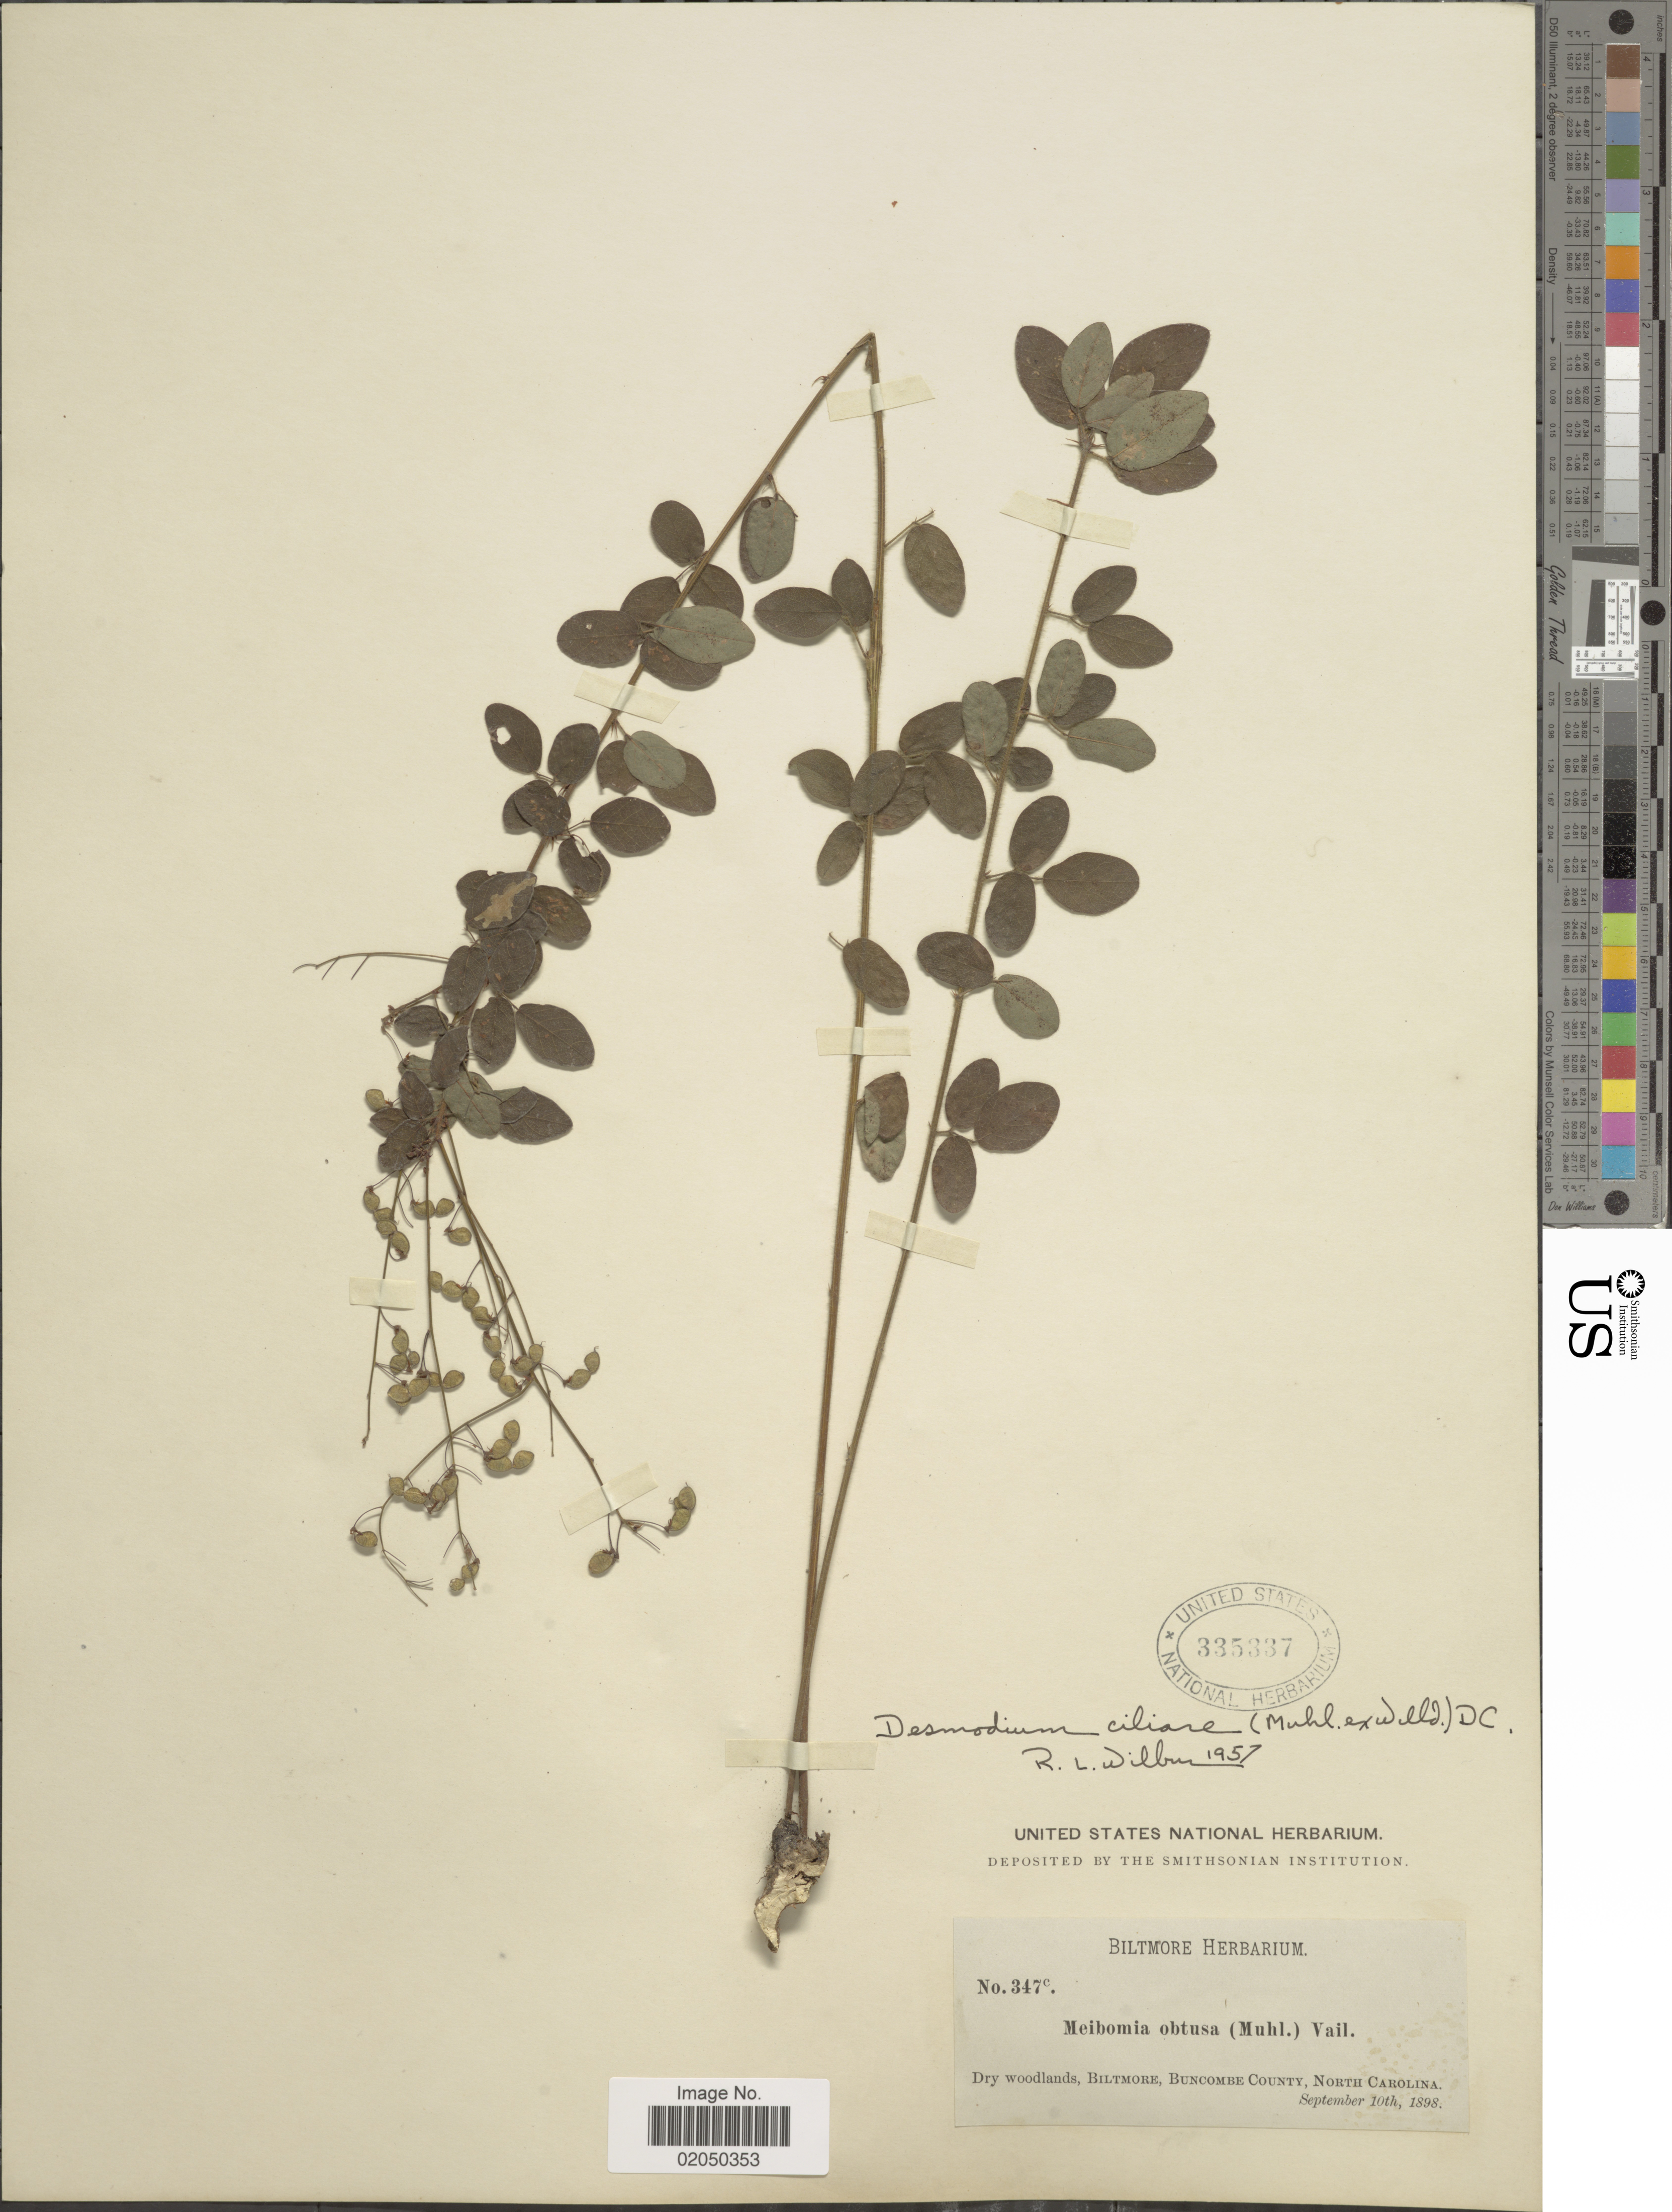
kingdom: Plantae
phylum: Tracheophyta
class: Magnoliopsida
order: Fabales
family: Fabaceae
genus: Desmodium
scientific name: Desmodium ciliare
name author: (Muhl. ex Willd.) DC.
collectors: ex herb. Biltmore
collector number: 347c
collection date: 1898-09-10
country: United States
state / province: North Carolina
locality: Biltmore, Buncombe County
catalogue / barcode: US 335337